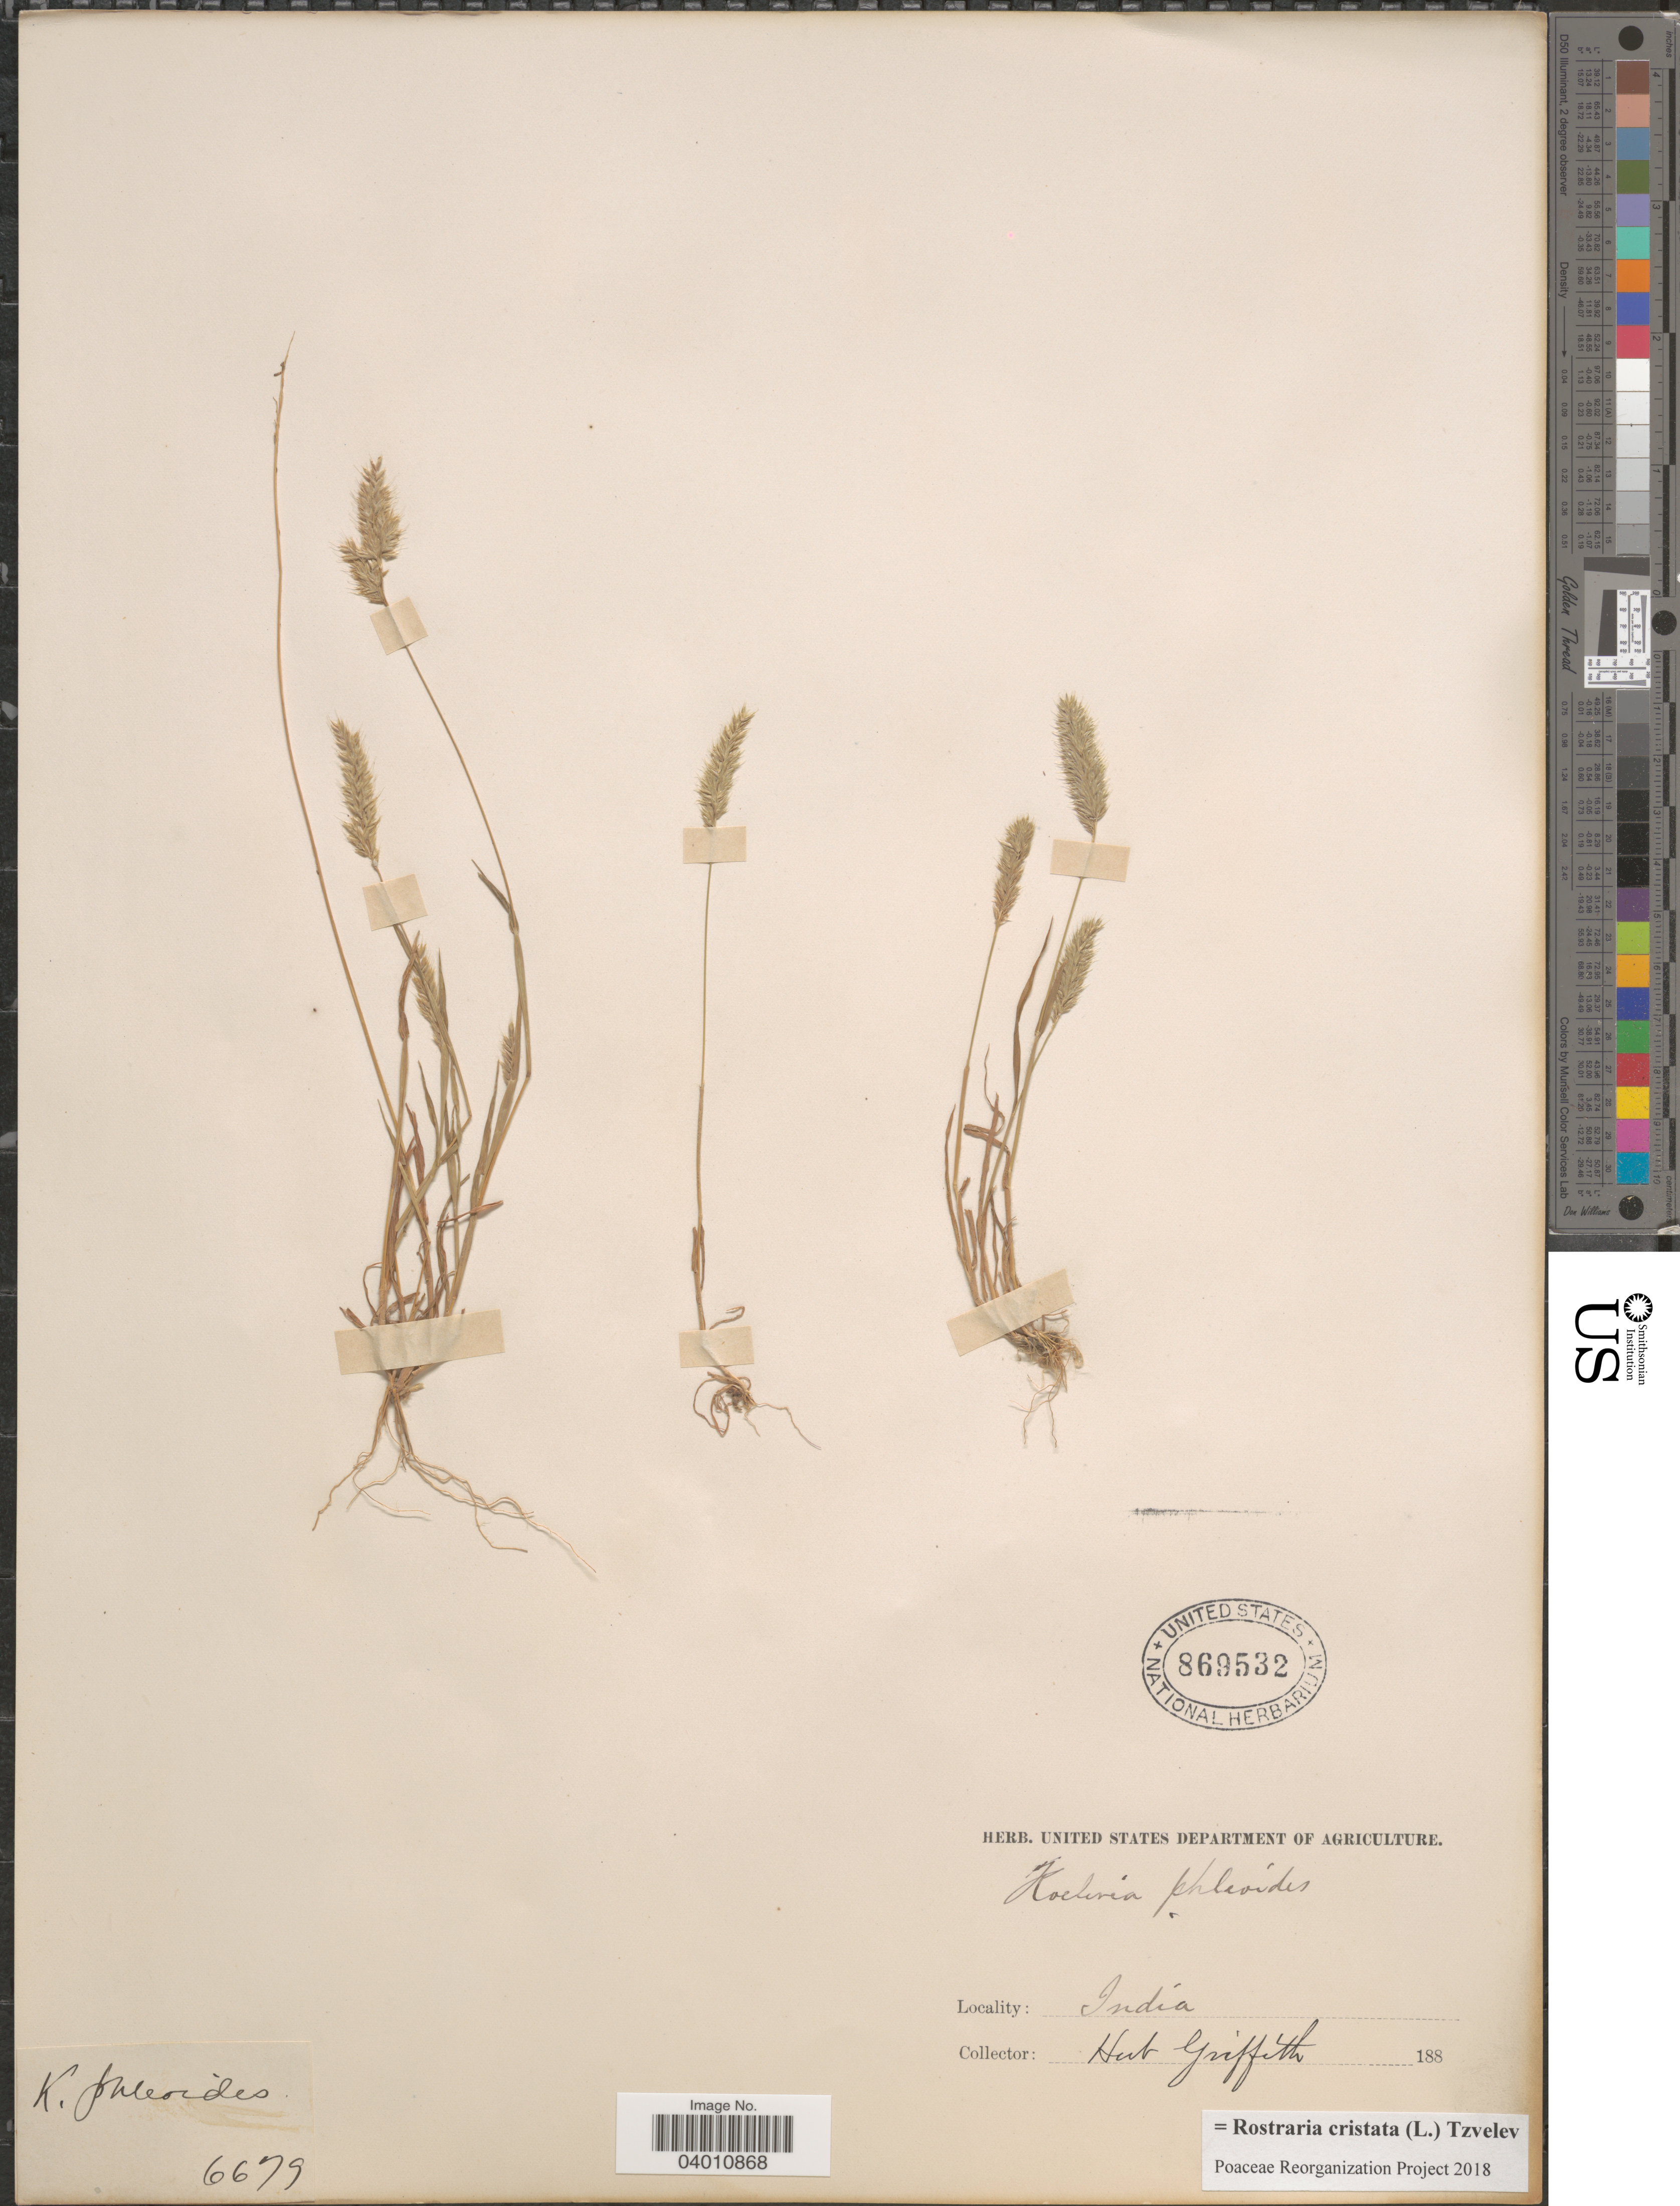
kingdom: Plantae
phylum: Tracheophyta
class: Liliopsida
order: Poales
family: Poaceae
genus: Rostraria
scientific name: Rostraria cristata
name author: (L.) Tzvelev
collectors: ex herb. Griffith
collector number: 6679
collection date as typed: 188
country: India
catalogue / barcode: US 869532